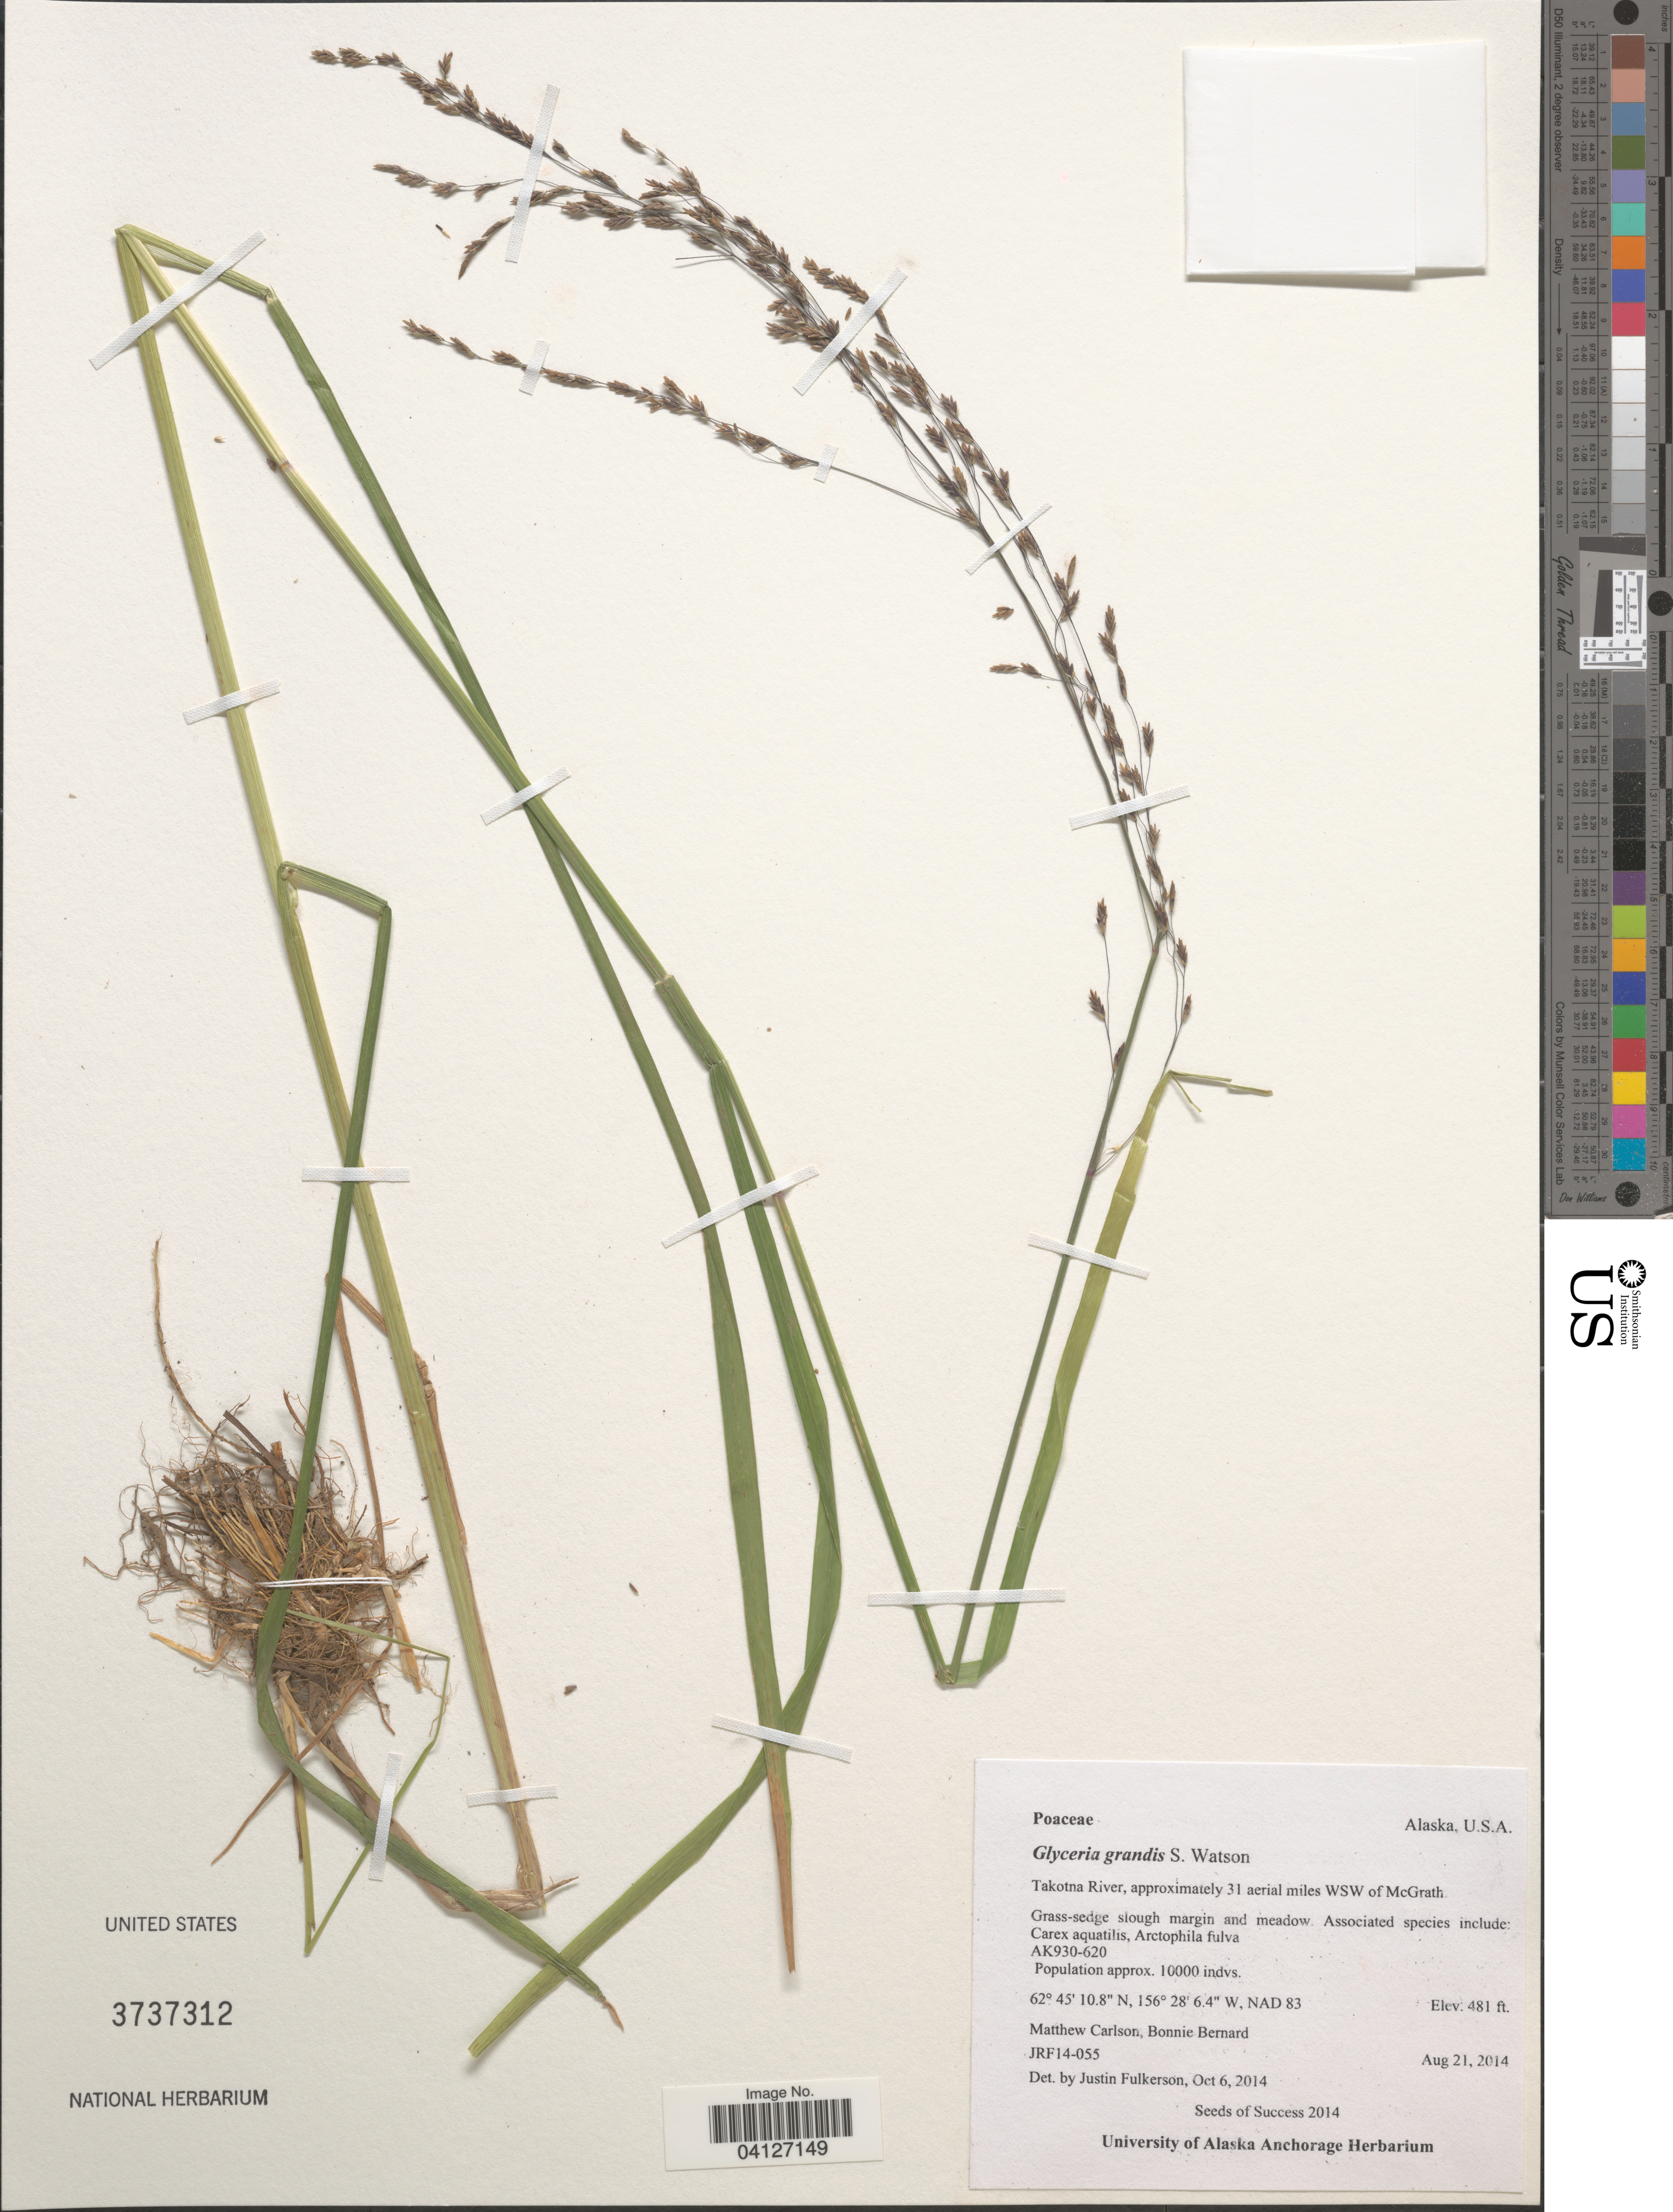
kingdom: Plantae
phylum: Tracheophyta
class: Liliopsida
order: Poales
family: Poaceae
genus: Glyceria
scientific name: Glyceria grandis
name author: S. Watson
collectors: M. Carlson & B. Bernard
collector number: JRF14-055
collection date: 2014-08-21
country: United States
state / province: Alaska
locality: Takotna River, approximately 31 aerial miles WSW of McGrath. NAD 83.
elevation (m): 147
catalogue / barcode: US 3737312